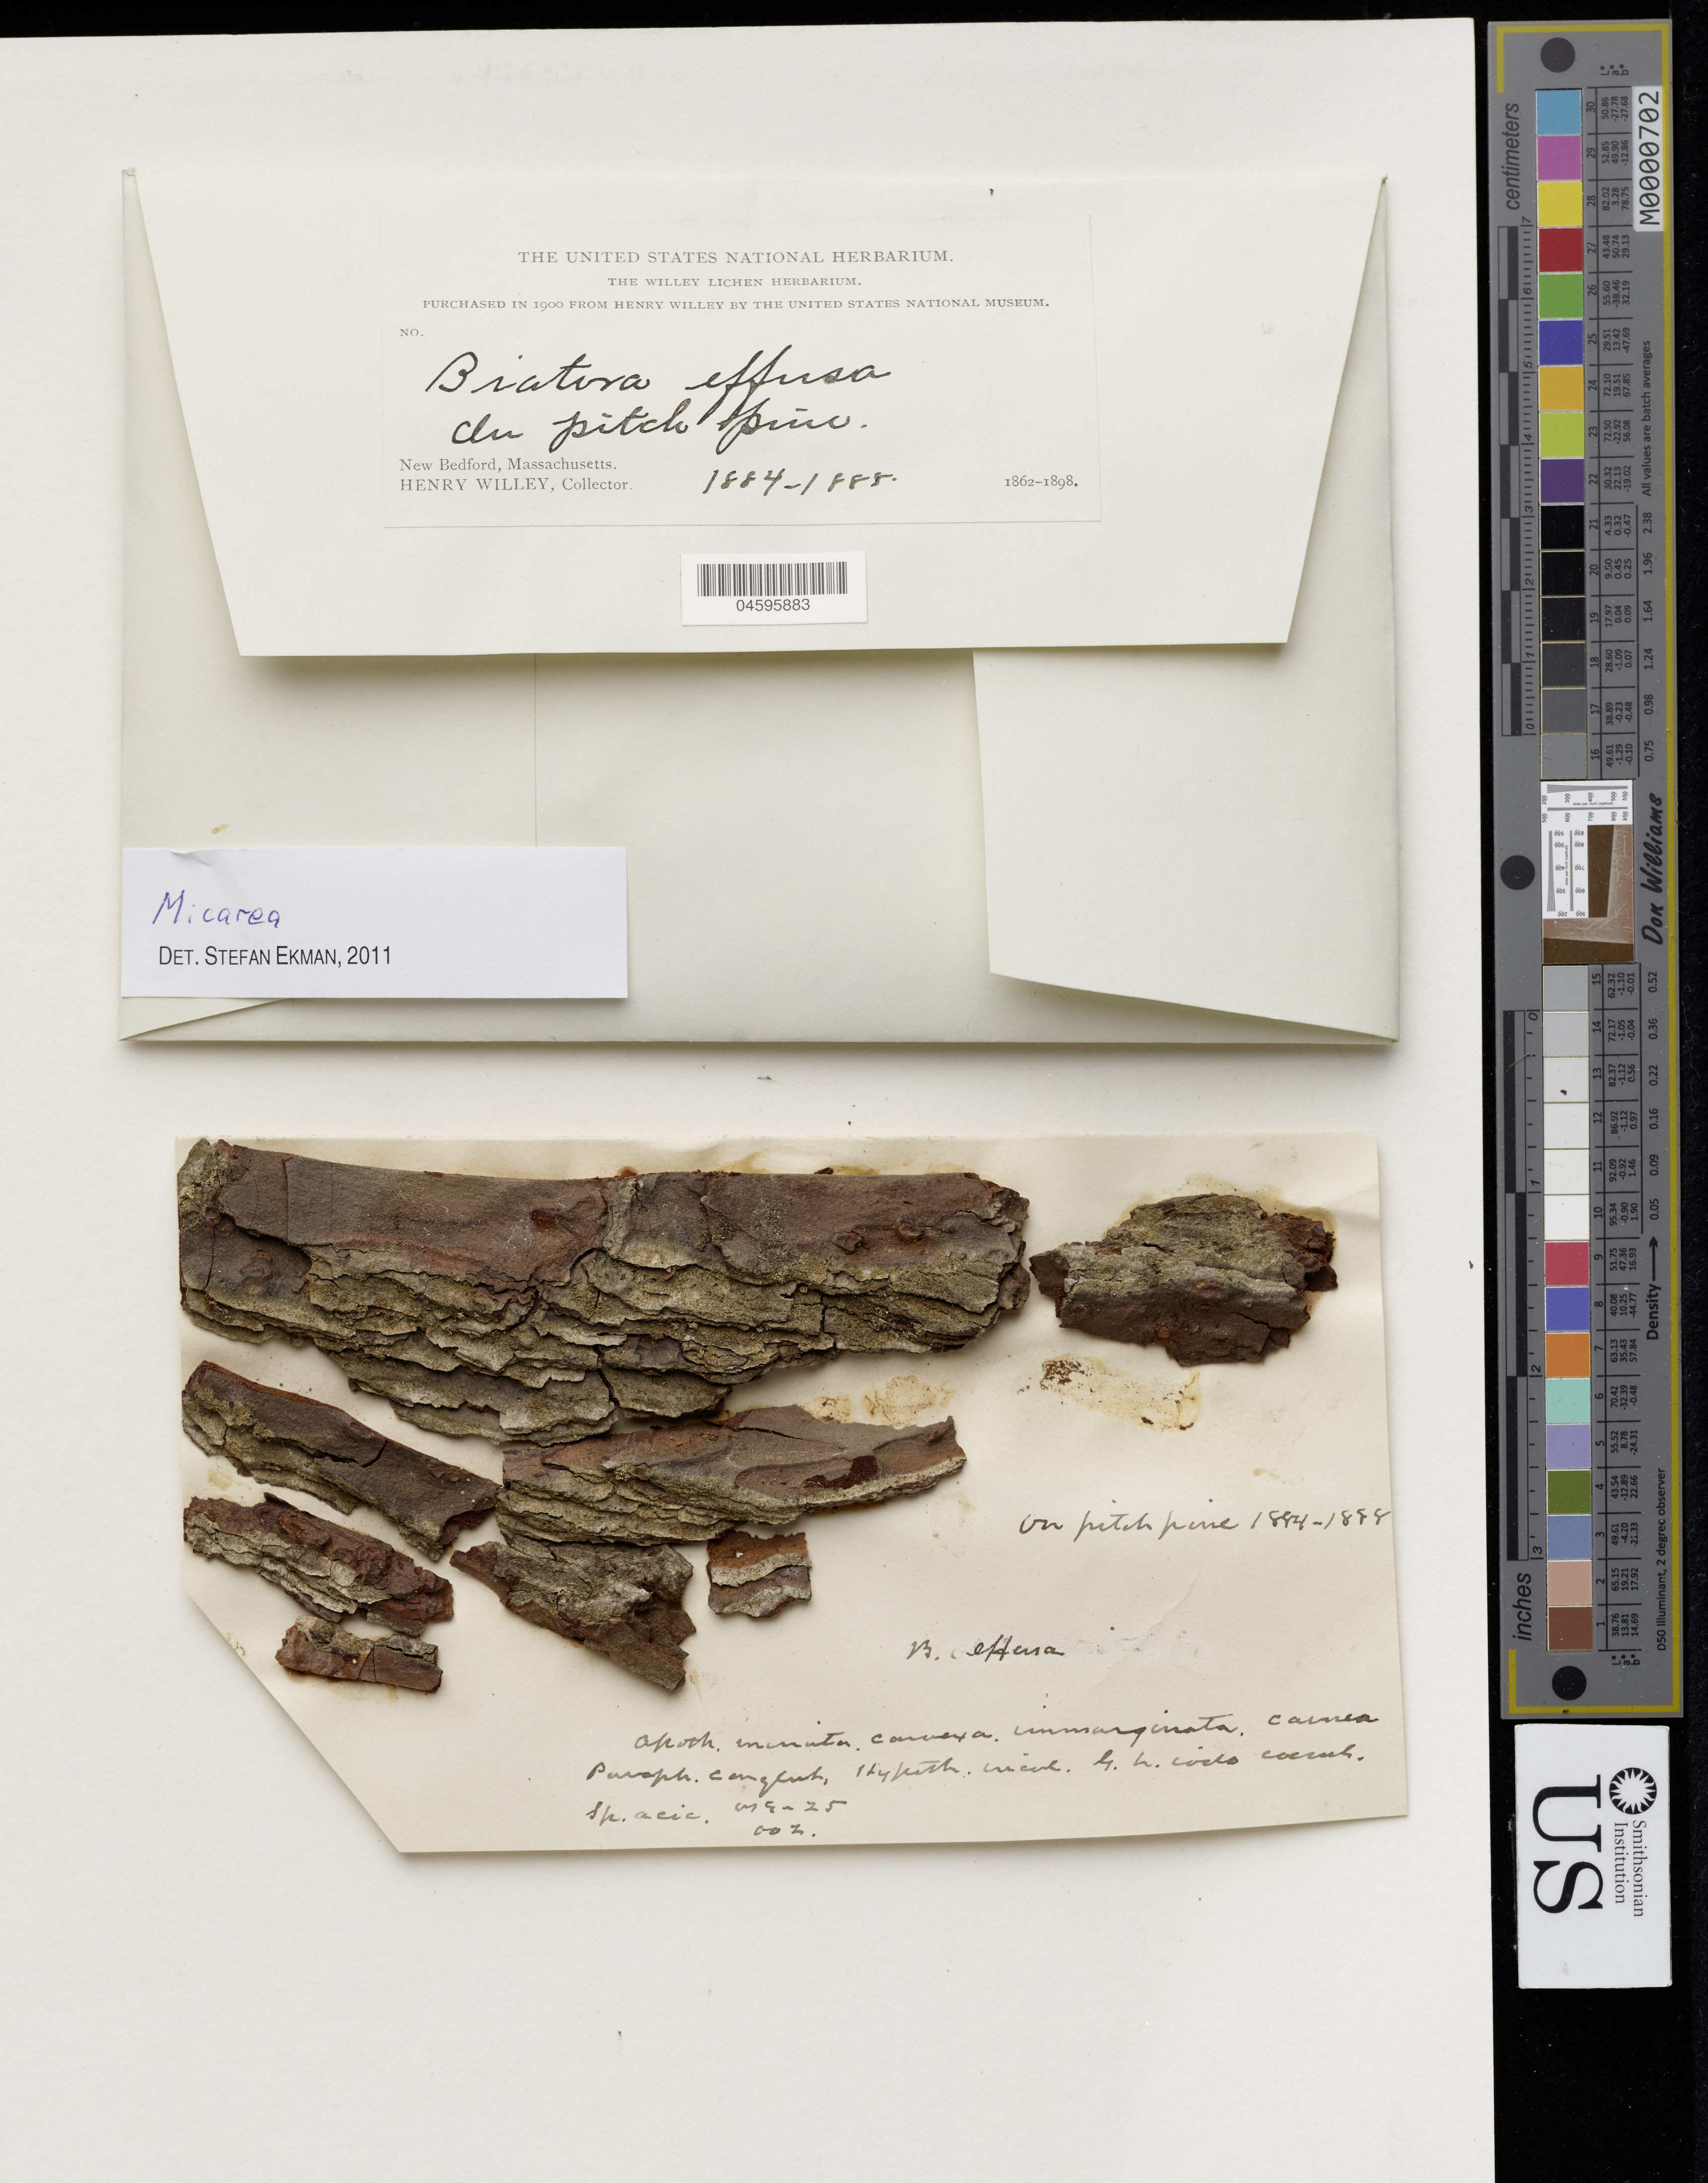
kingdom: Fungi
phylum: Ascomycota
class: Lecanoromycetes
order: Lecanorales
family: Byssolomataceae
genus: Micarea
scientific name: Micarea sp.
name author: Fr.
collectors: H. Willey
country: United States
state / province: Massachusetts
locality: New Bedford.